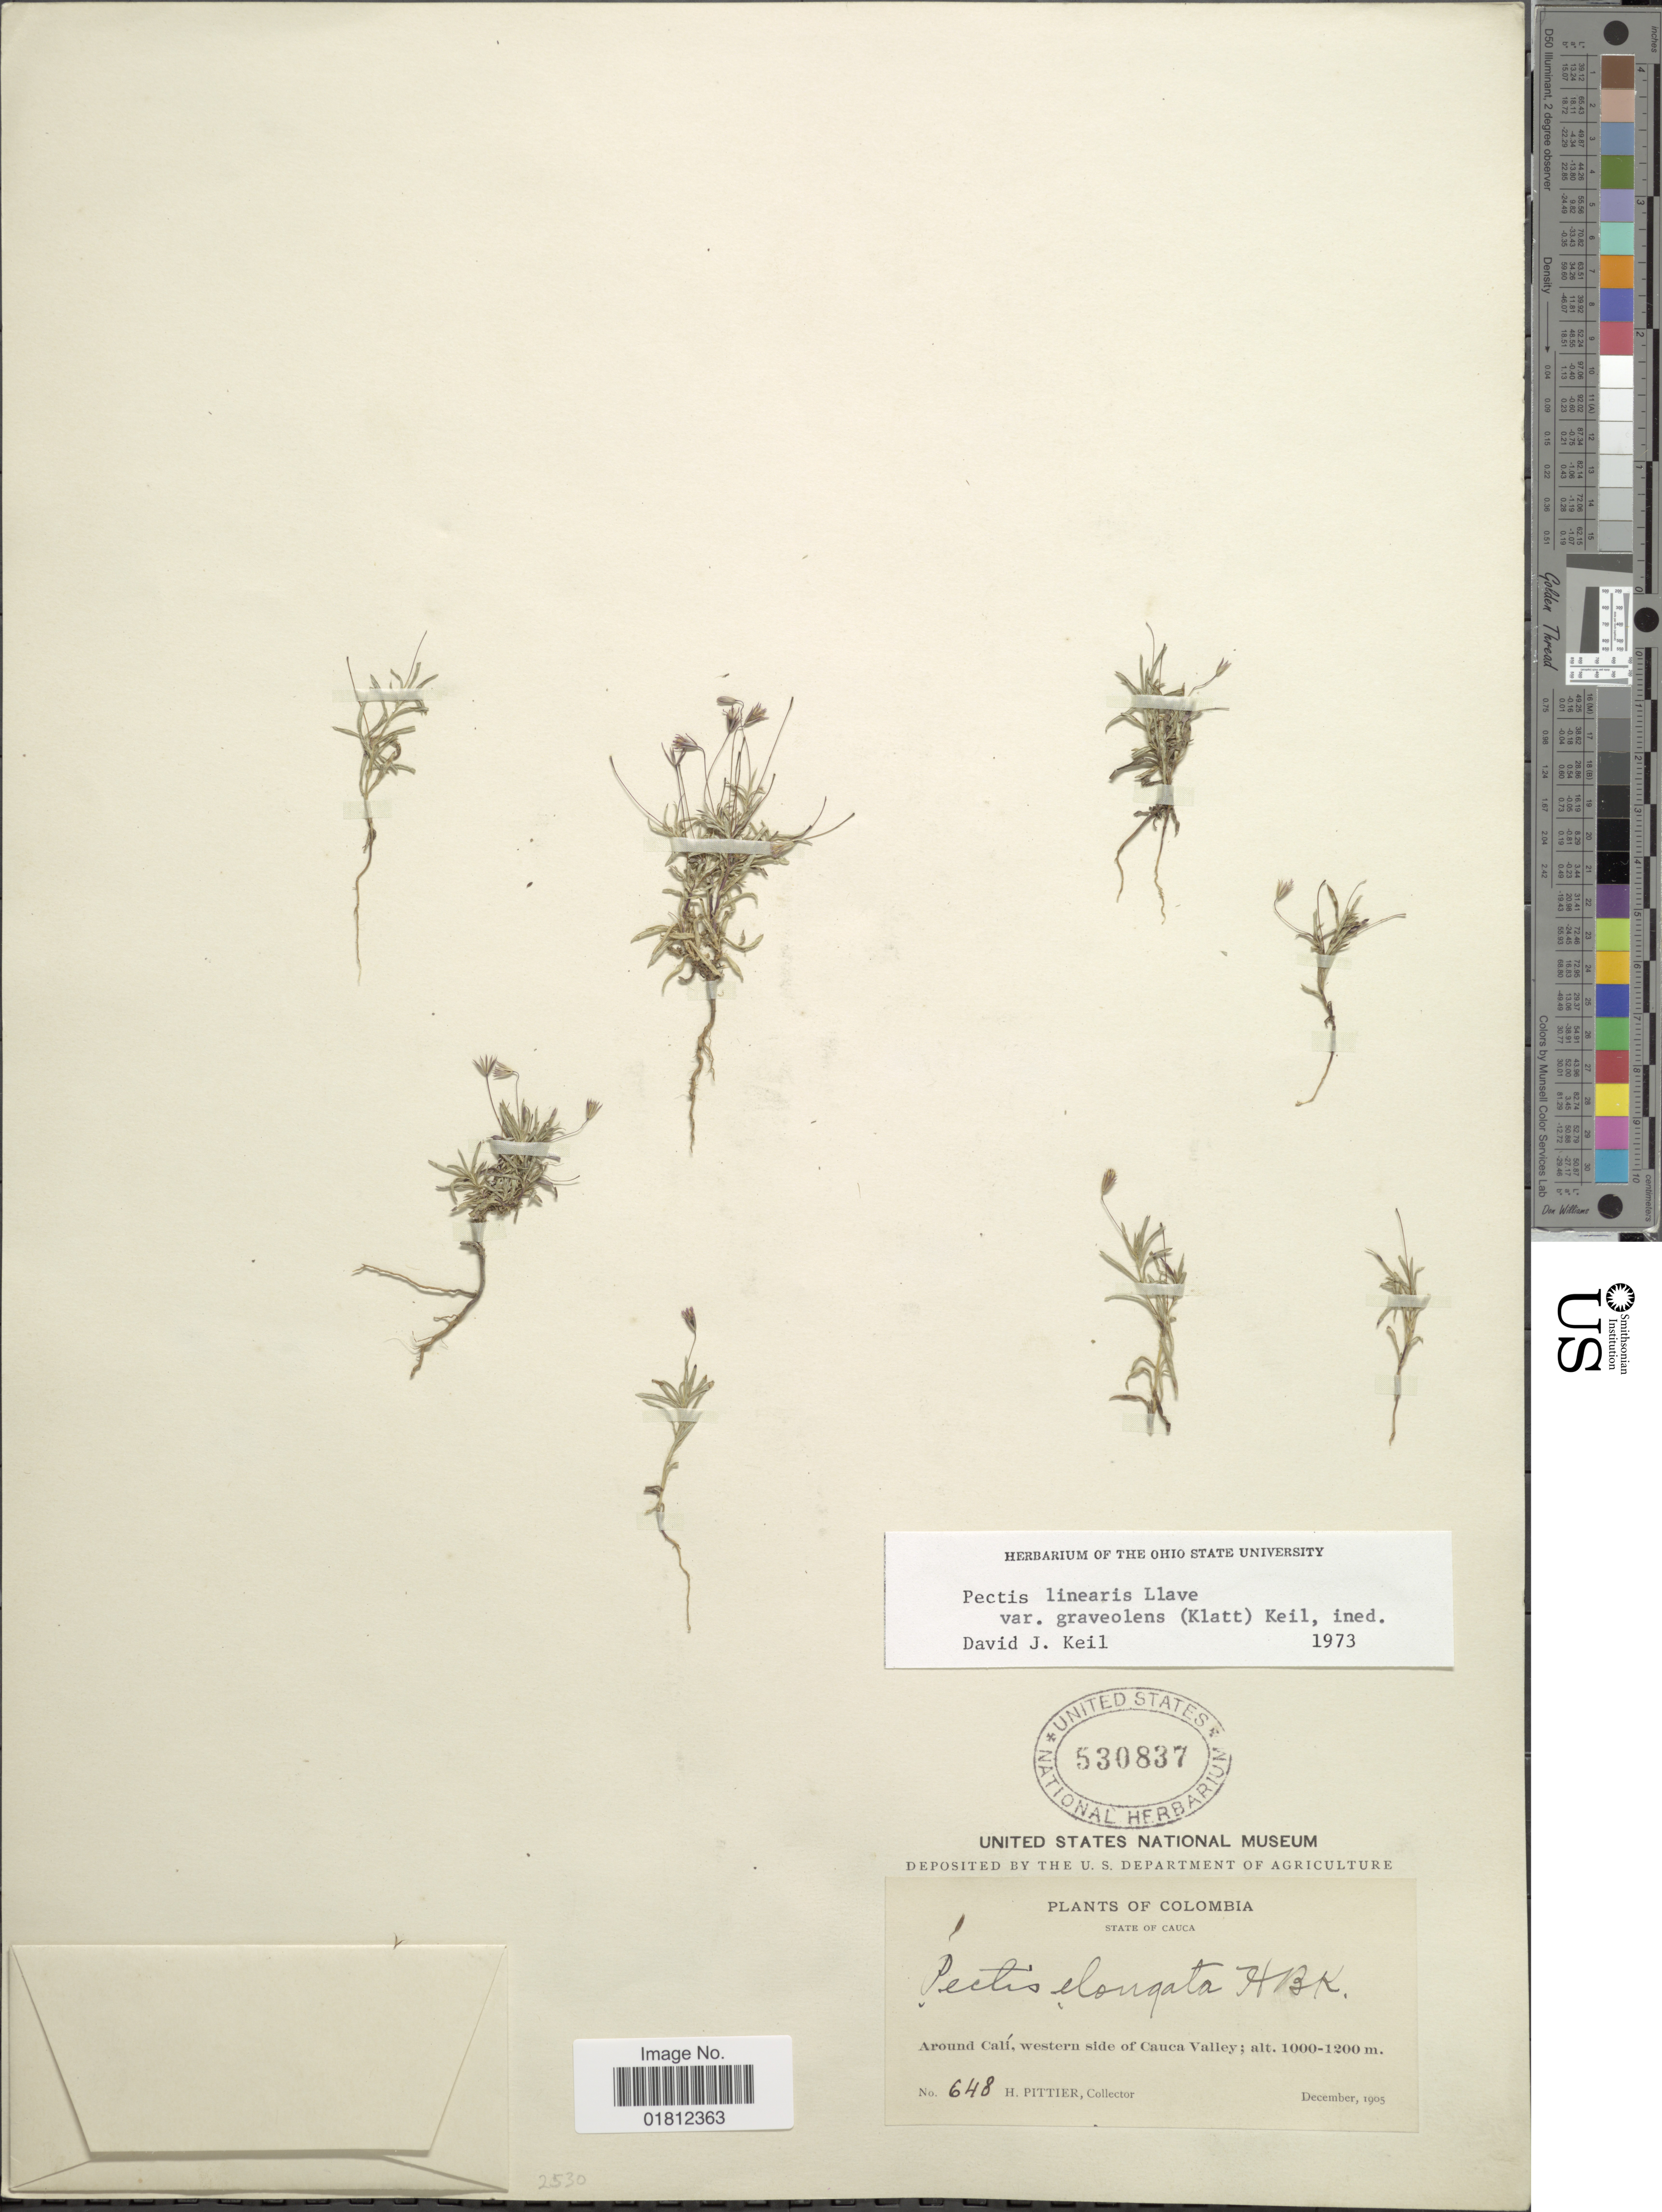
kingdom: Plantae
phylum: Tracheophyta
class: Magnoliopsida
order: Asterales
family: Asteraceae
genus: Pectis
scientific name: Pectis linearis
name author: La Llave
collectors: H. F. Pittier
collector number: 648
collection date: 1905-12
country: Colombia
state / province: Cauca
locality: Around Calí, western side of Cauca Valley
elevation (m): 1000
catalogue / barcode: US 53837